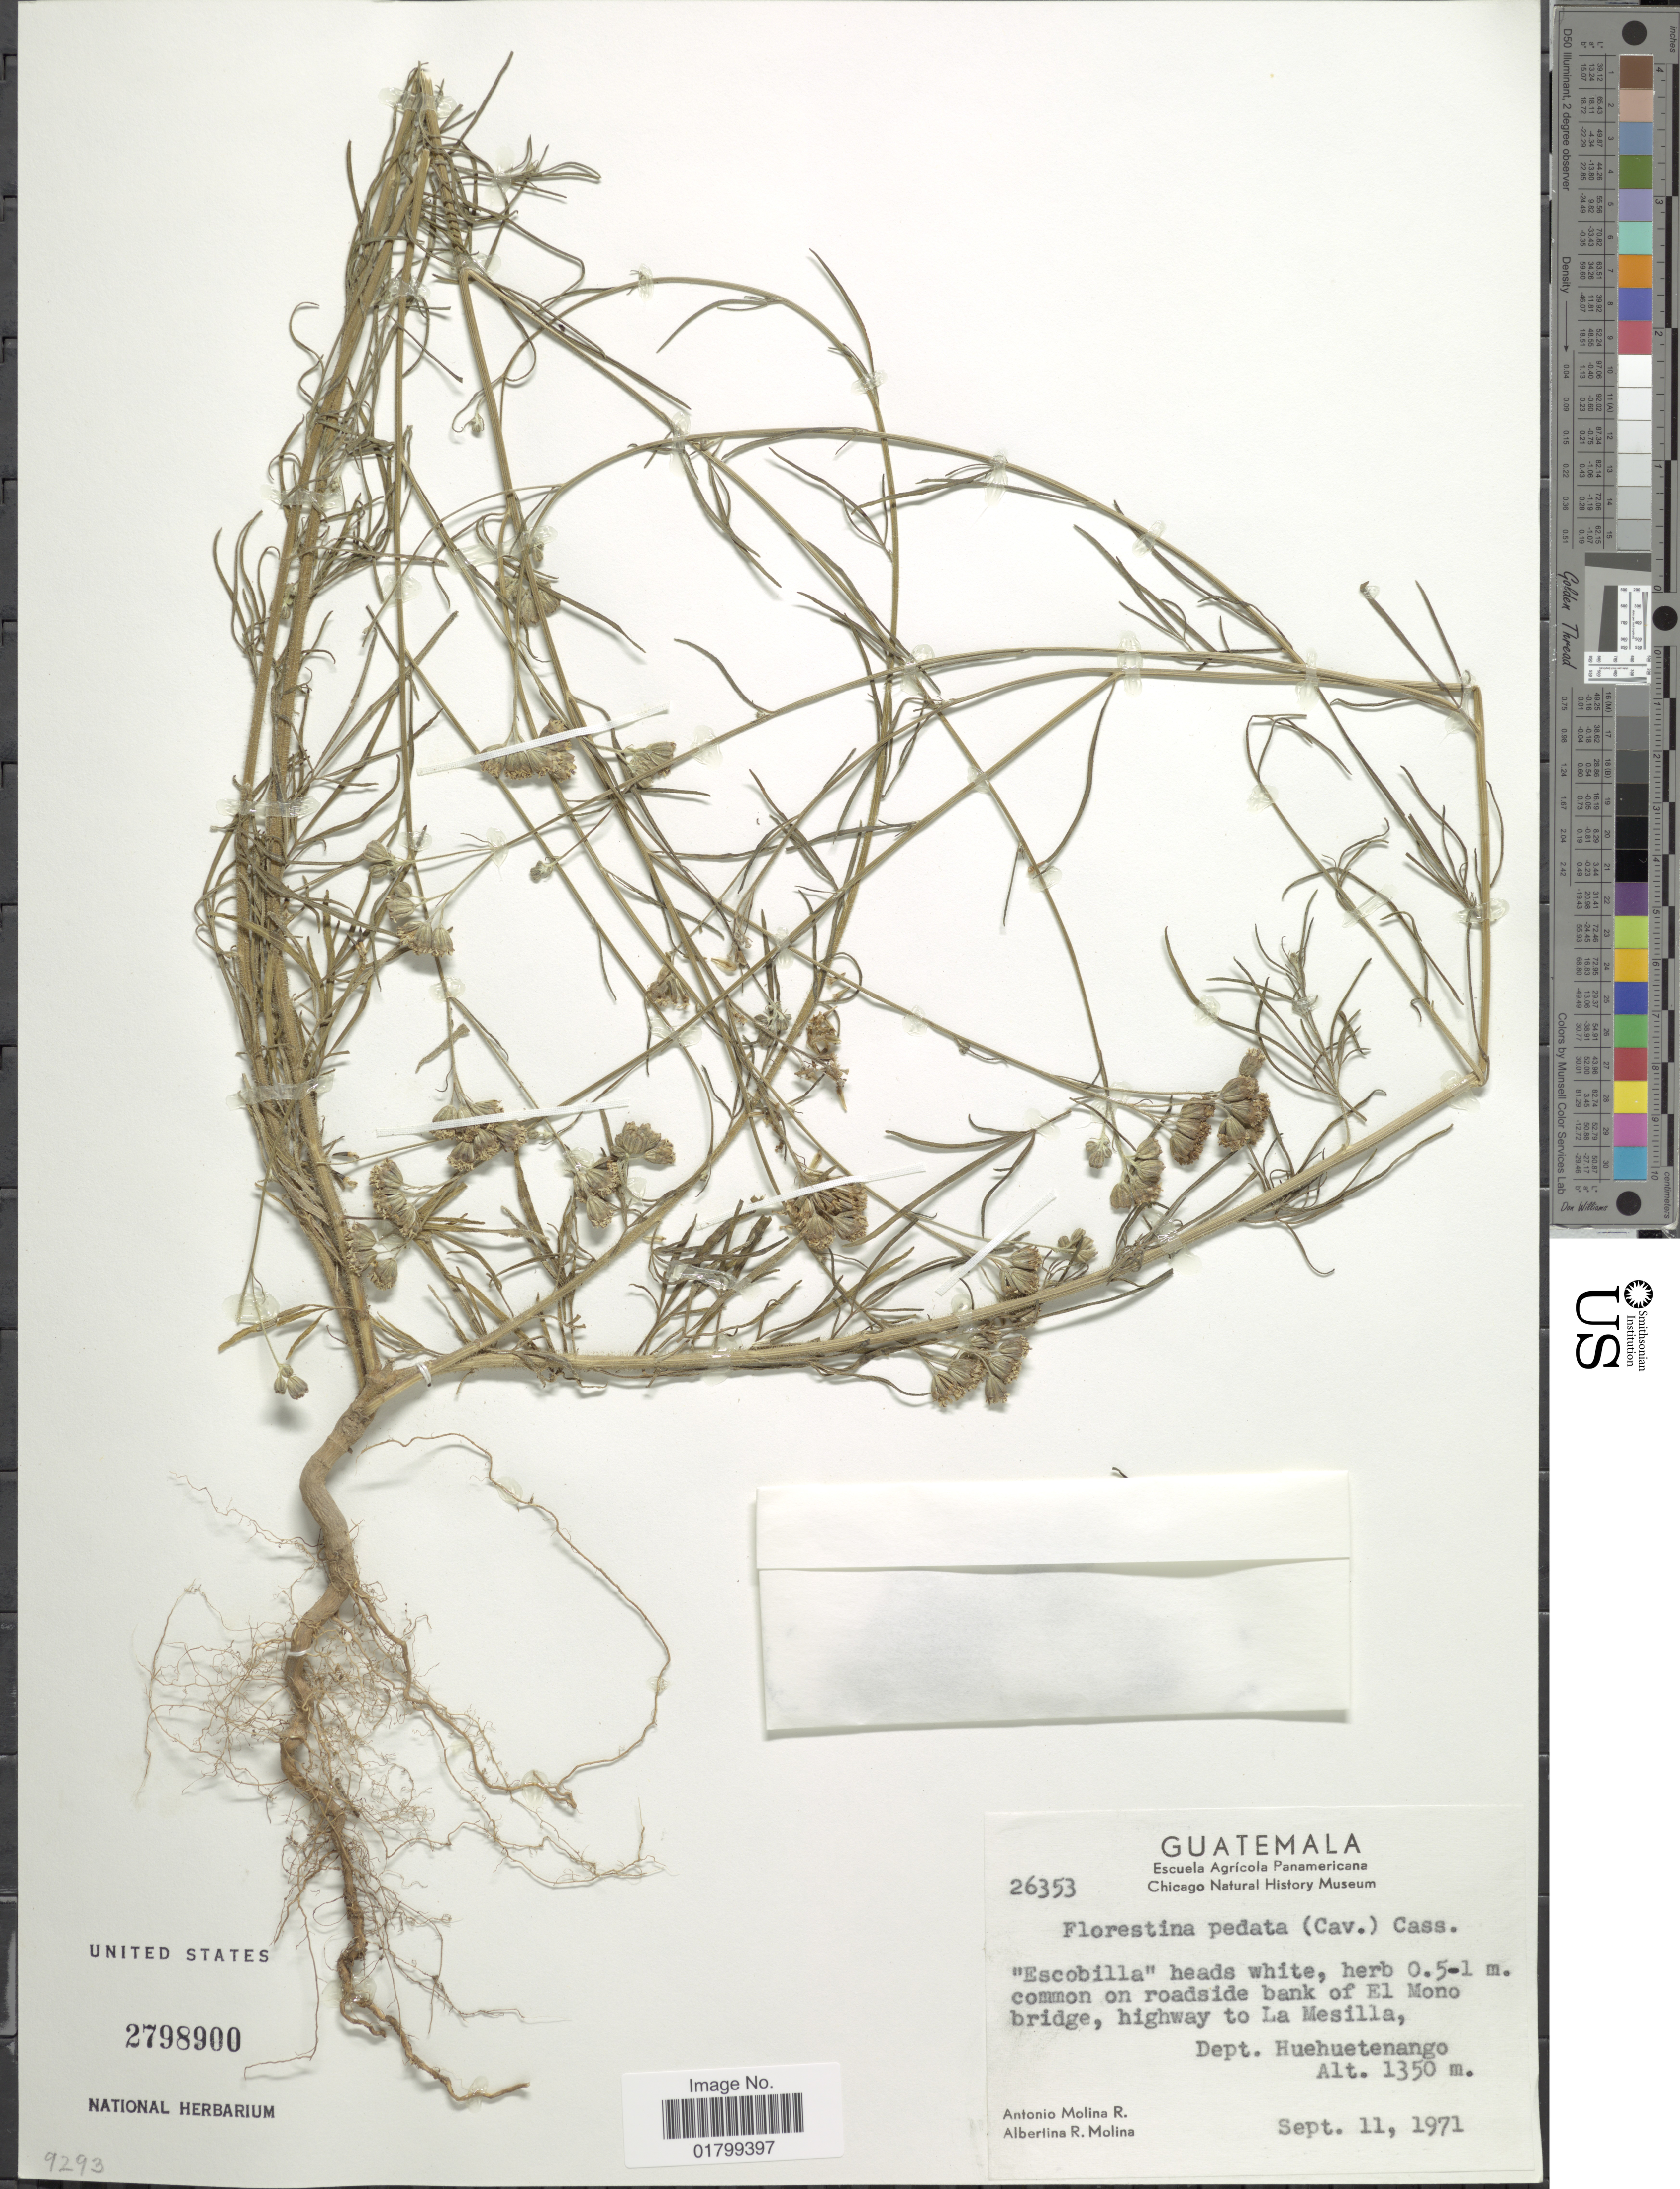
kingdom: Plantae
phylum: Tracheophyta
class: Magnoliopsida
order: Asterales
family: Asteraceae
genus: Florestina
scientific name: Florestina pedata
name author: (Cav.) Cass.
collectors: A. Molina R. & A. R. Molina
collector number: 26353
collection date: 1971-09-11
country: Guatemala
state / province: Huehuetenango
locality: Common on roadside bank of El Mono bridge, highway to La Mesilla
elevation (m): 1350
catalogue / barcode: US 2798900